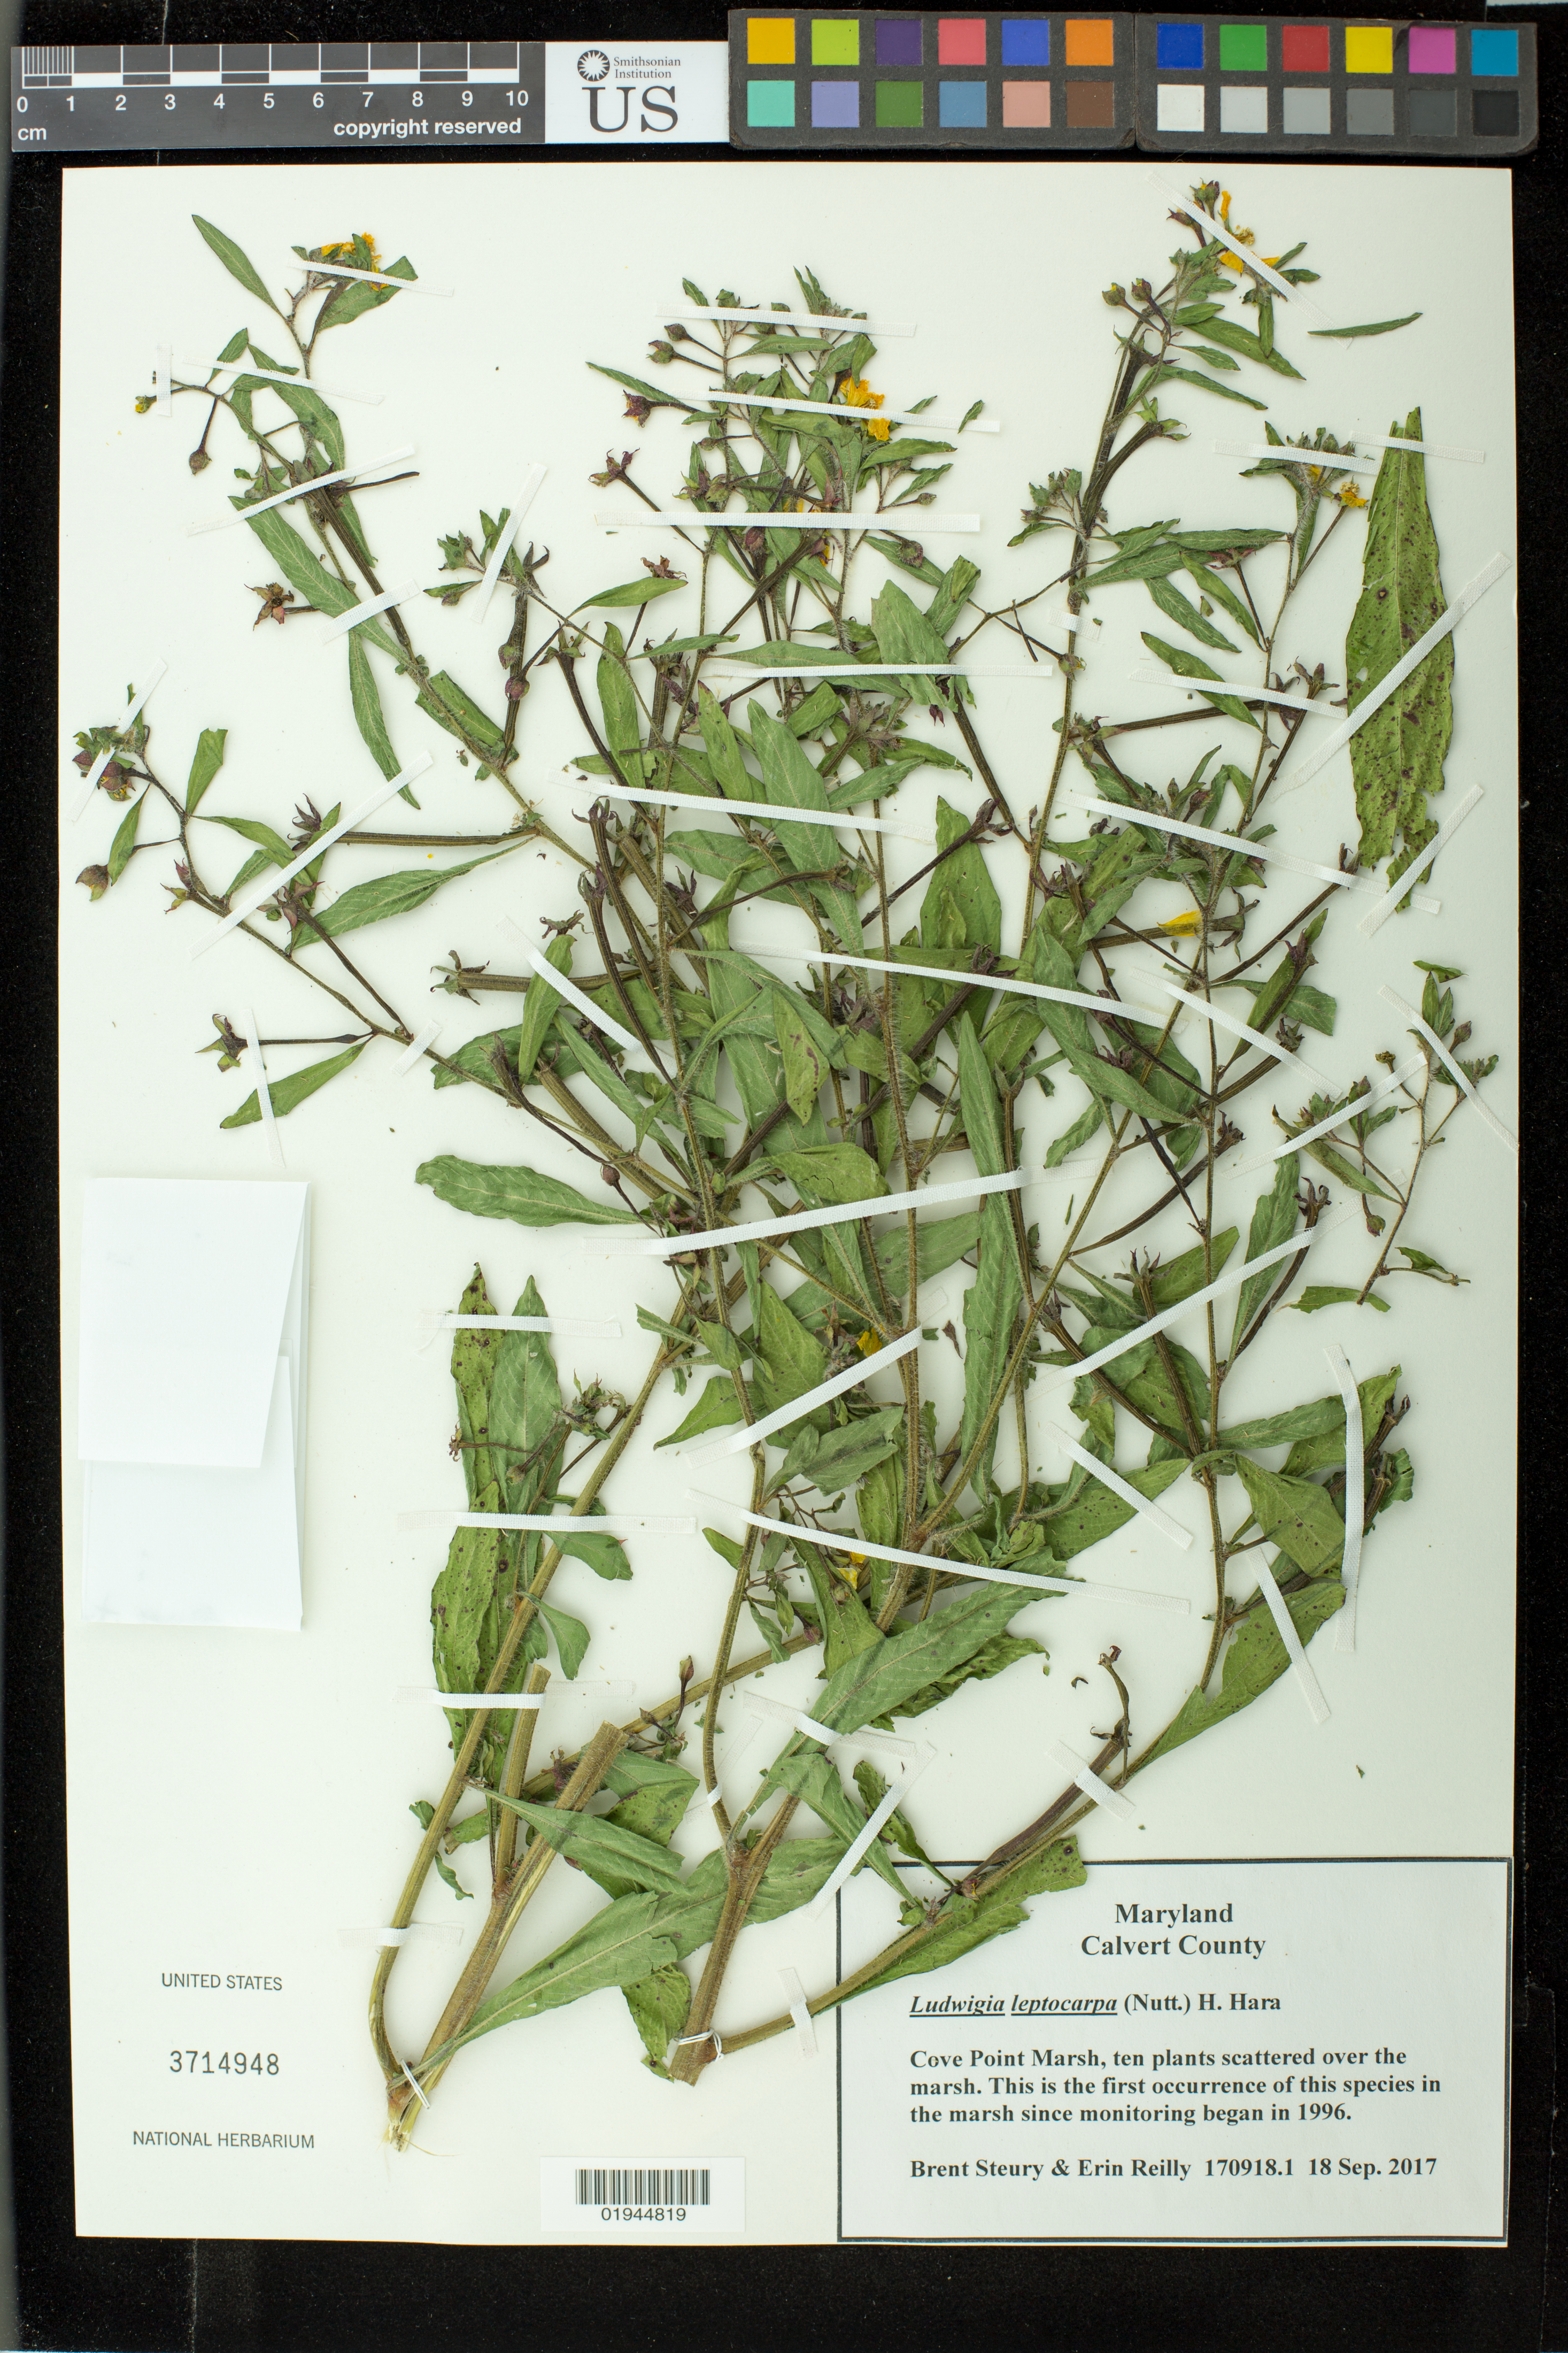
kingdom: Plantae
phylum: Tracheophyta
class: Magnoliopsida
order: Myrtales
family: Onagraceae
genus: Ludwigia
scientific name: Ludwigia leptocarpa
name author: (Nutt.) H. Hara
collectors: B. Steury & E. Reilly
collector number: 170918.1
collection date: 2017-09-18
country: United States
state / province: Maryland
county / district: Calvert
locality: Cove Point Marsh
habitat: marsh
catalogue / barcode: US 3714948